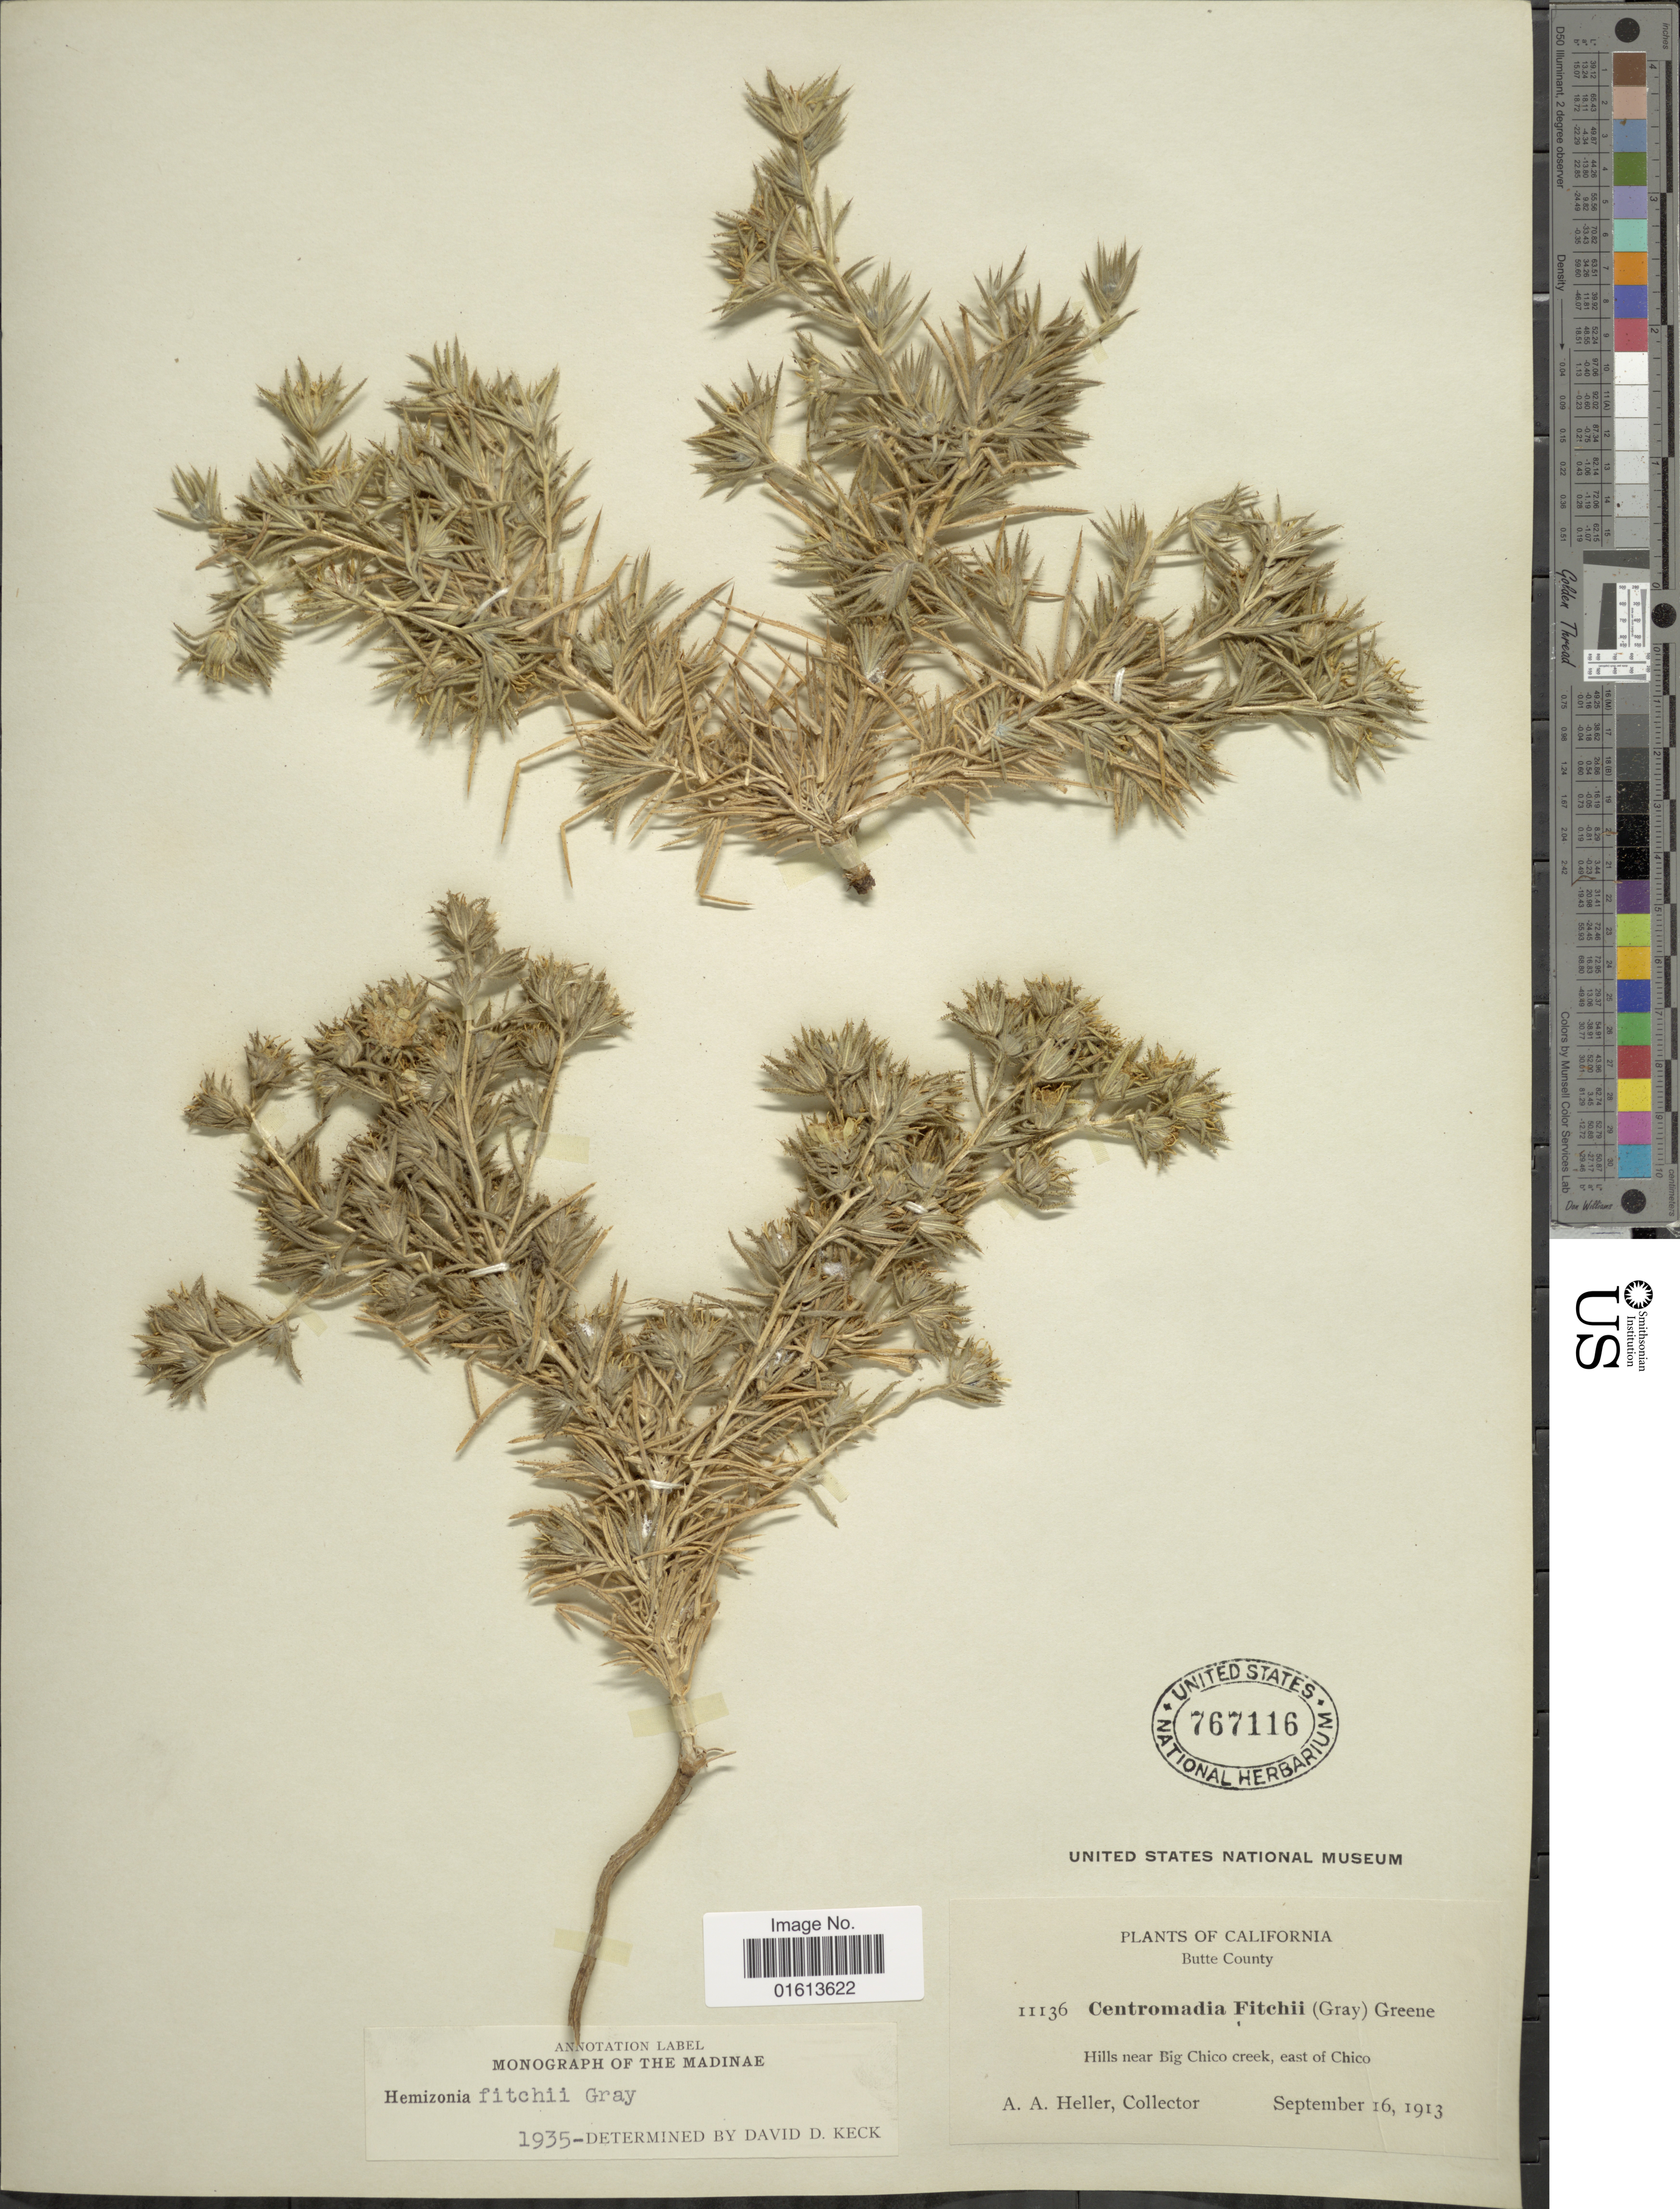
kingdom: Plantae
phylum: Tracheophyta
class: Magnoliopsida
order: Asterales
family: Asteraceae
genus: Centromadia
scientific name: Centromadia fitchii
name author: (A. Gray) Greene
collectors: A. A. Heller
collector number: III36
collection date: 1913-09-16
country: United States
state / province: California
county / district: Butte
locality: California. Butte County. Hills near Big Chico creek, east of Chico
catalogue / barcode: US 767116